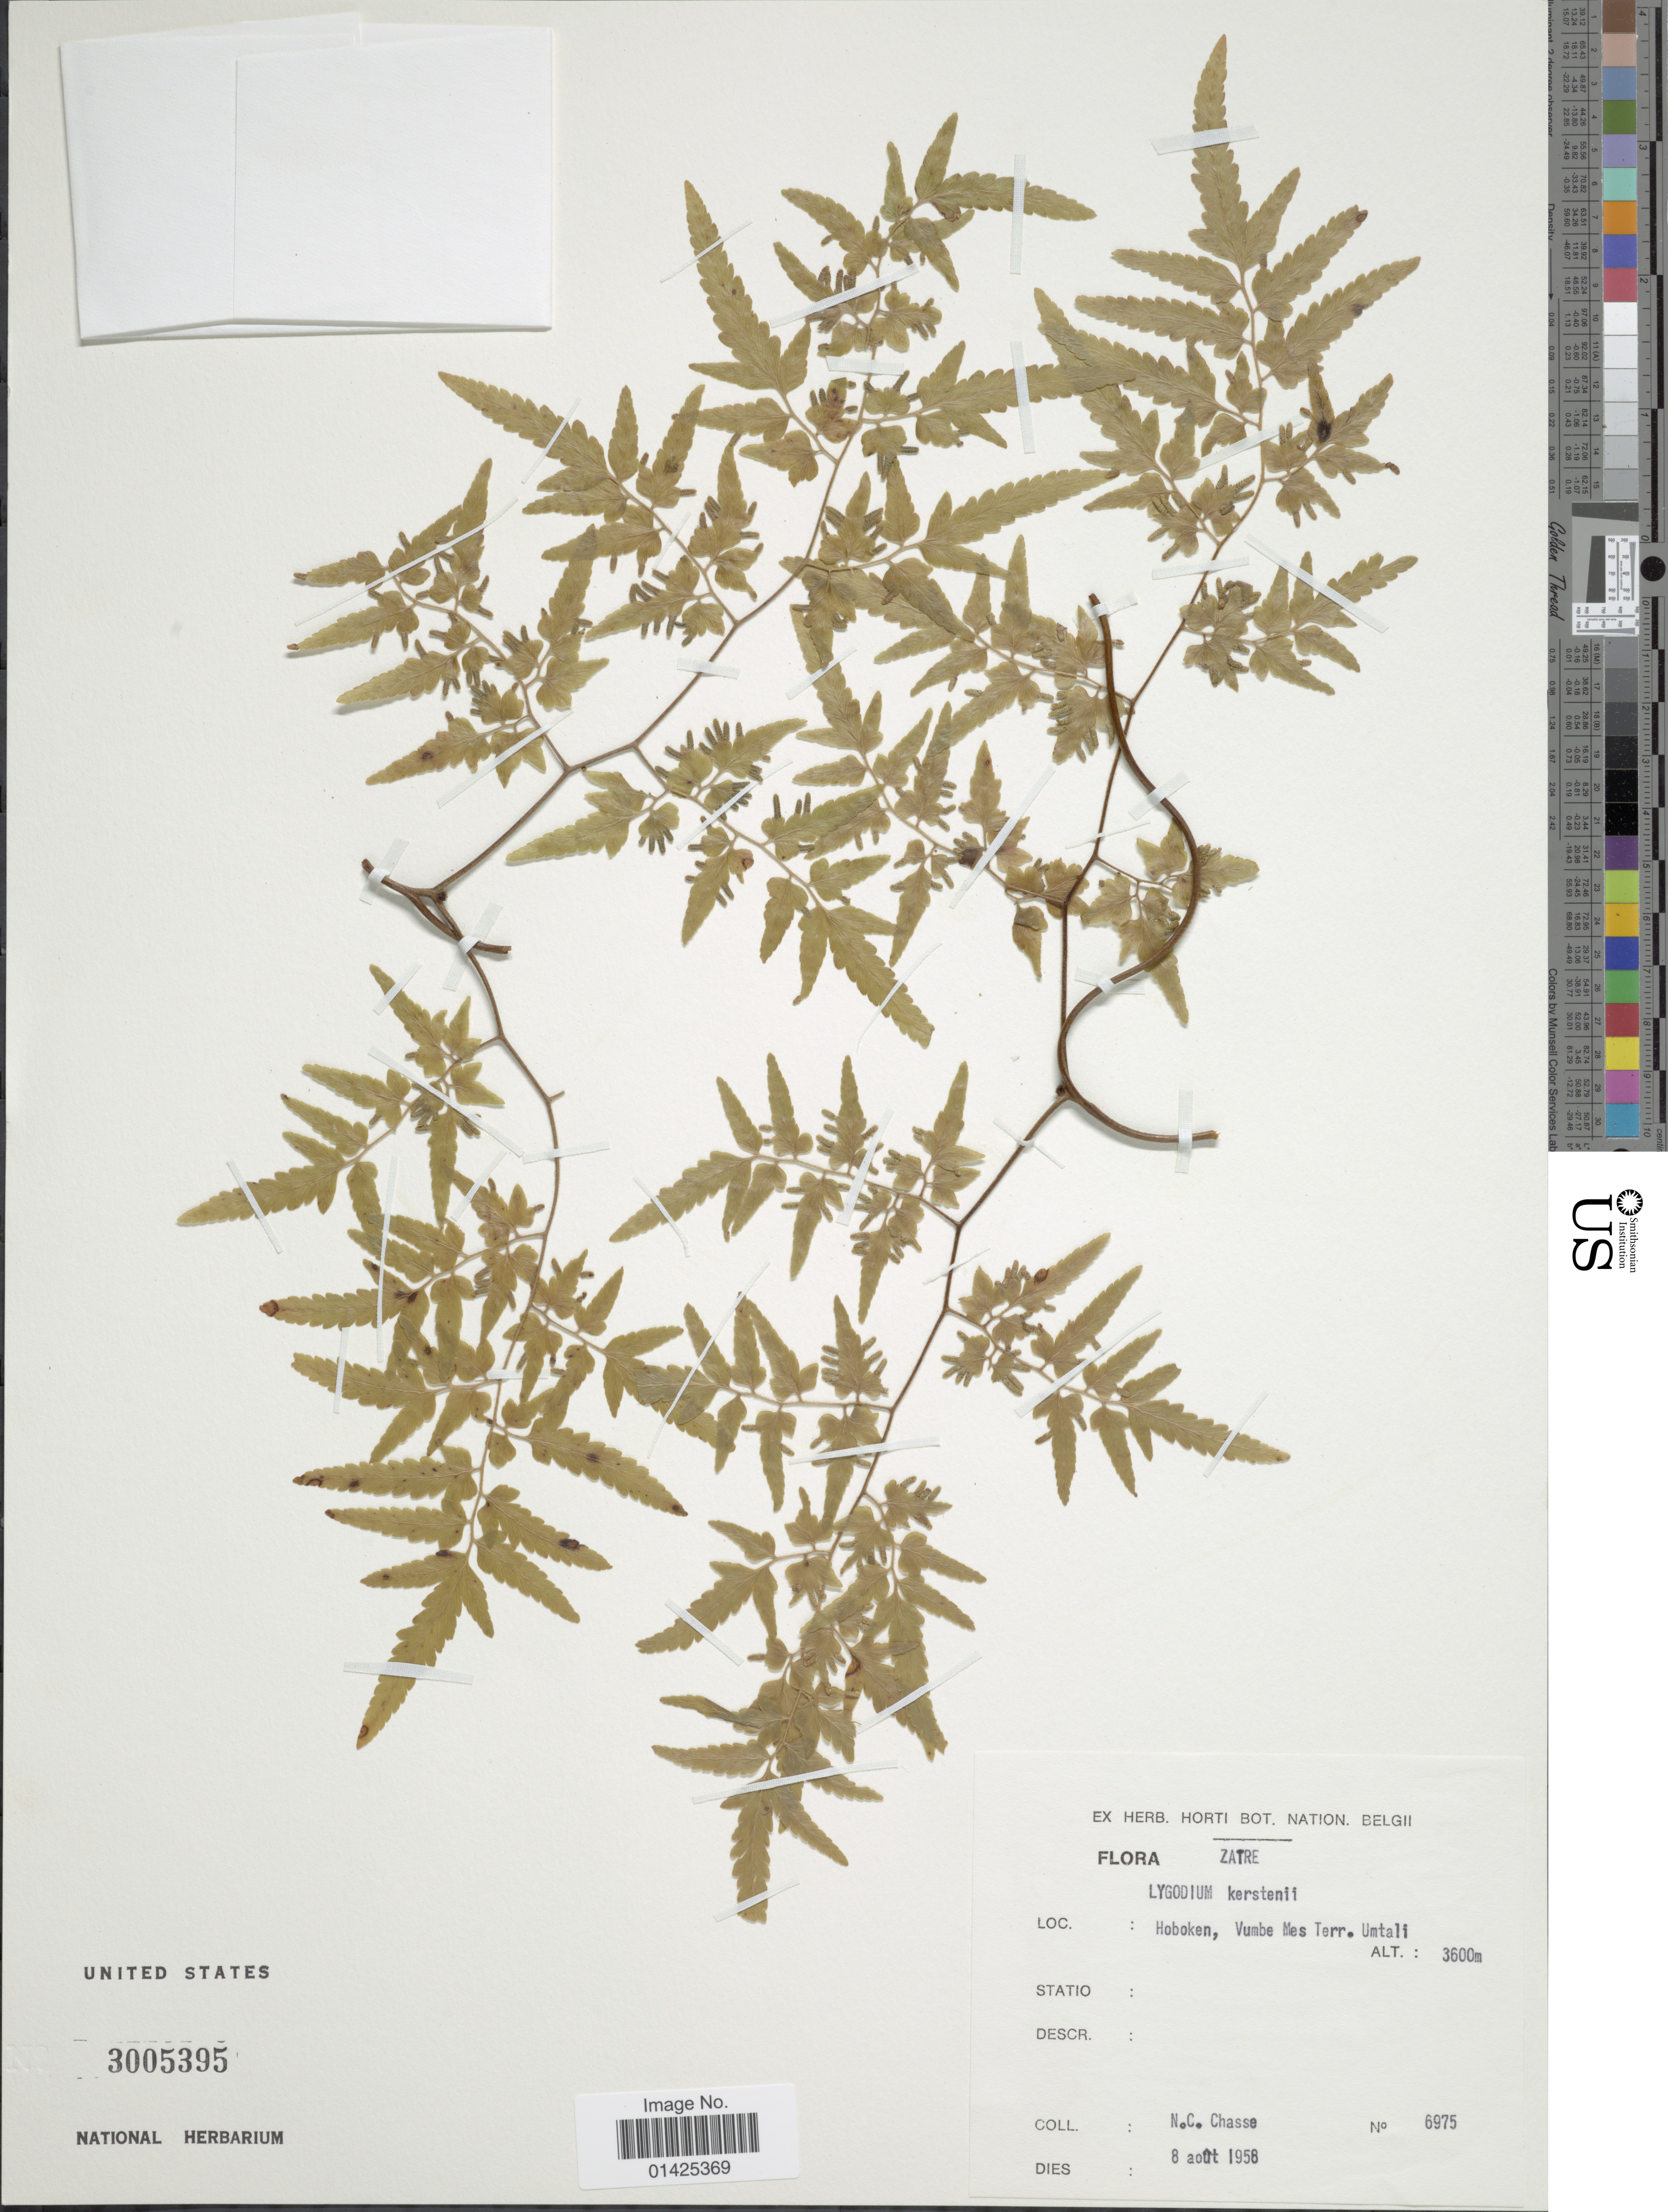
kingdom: Plantae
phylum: Tracheophyta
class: Polypodiopsida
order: Schizaeales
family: Lygodiaceae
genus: Lygodium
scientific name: Lygodium kerstenii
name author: Kuhn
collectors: N. C. Chase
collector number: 6975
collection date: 1958-08-08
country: Angola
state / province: Zaire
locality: Hoboken, Vumbe Mes terr. Umtali.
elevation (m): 3600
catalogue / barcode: US 3005395